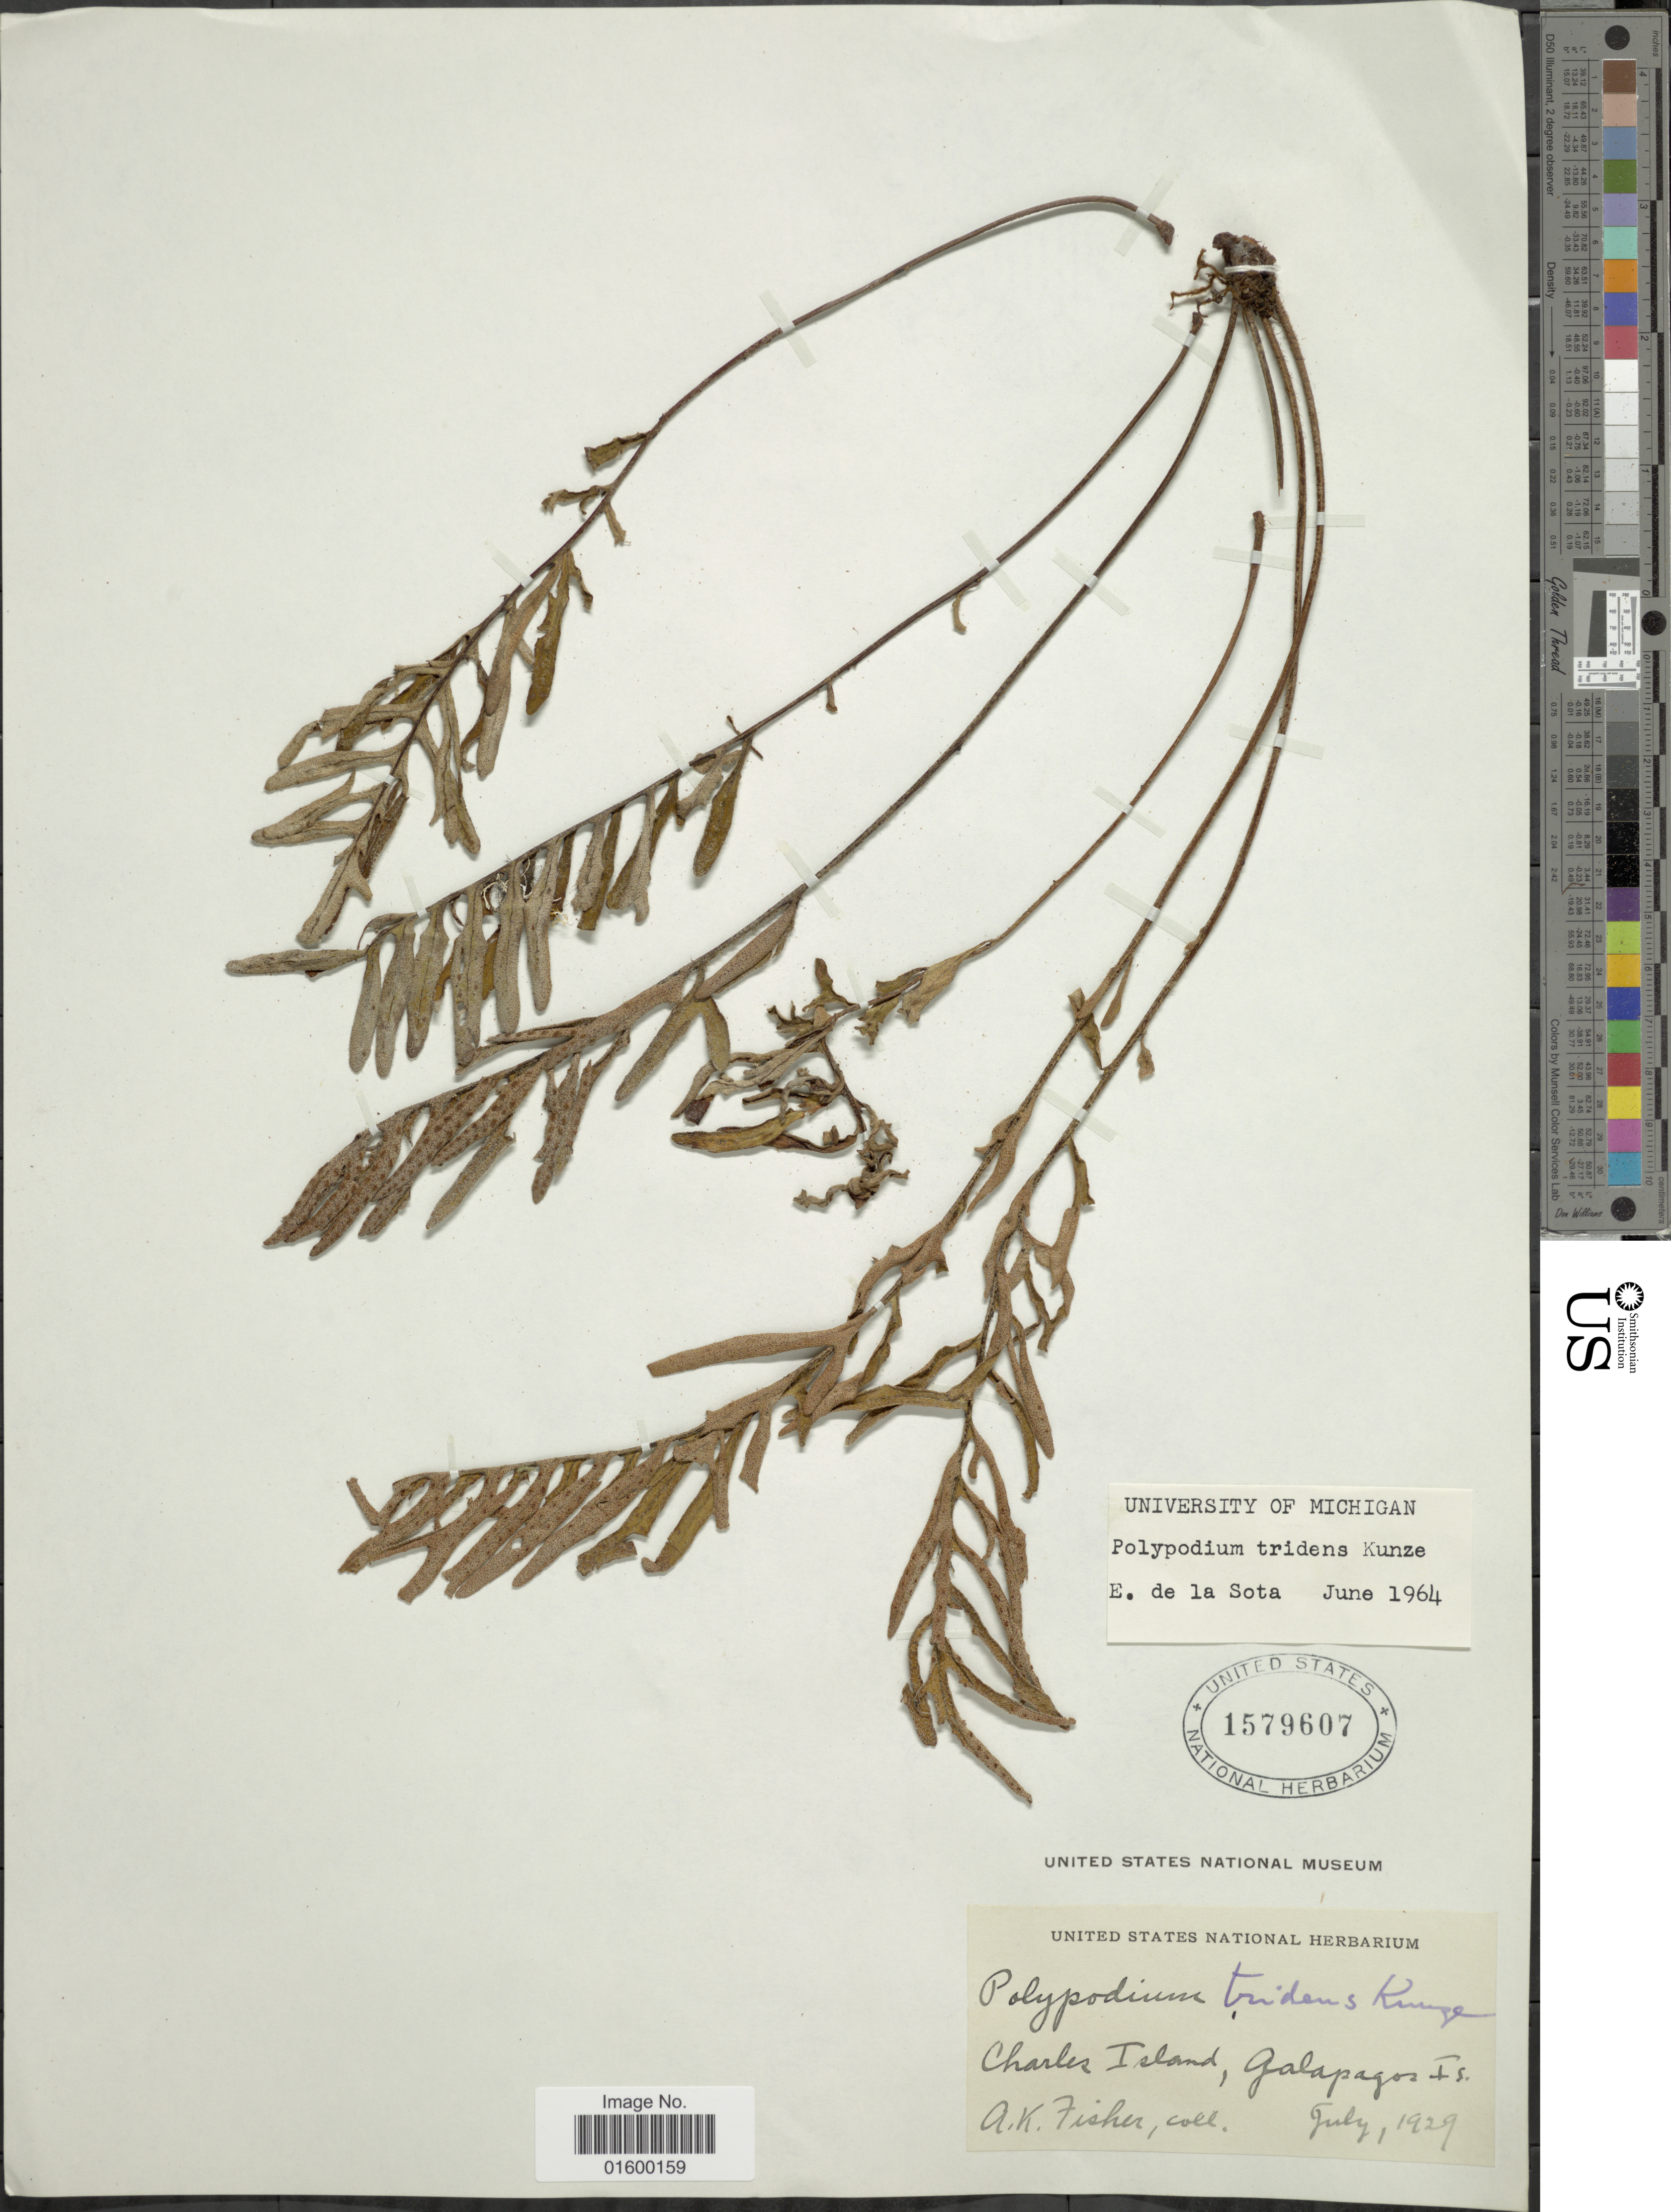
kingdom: Plantae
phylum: Tracheophyta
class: Polypodiopsida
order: Polypodiales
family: Polypodiaceae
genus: Pleopeltis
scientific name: Pleopeltis tridens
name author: J. Sm.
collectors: A. K. Fisher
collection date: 1929-07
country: Ecuador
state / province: Colón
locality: Charles Island, Galapagos Is.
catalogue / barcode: US 1579607